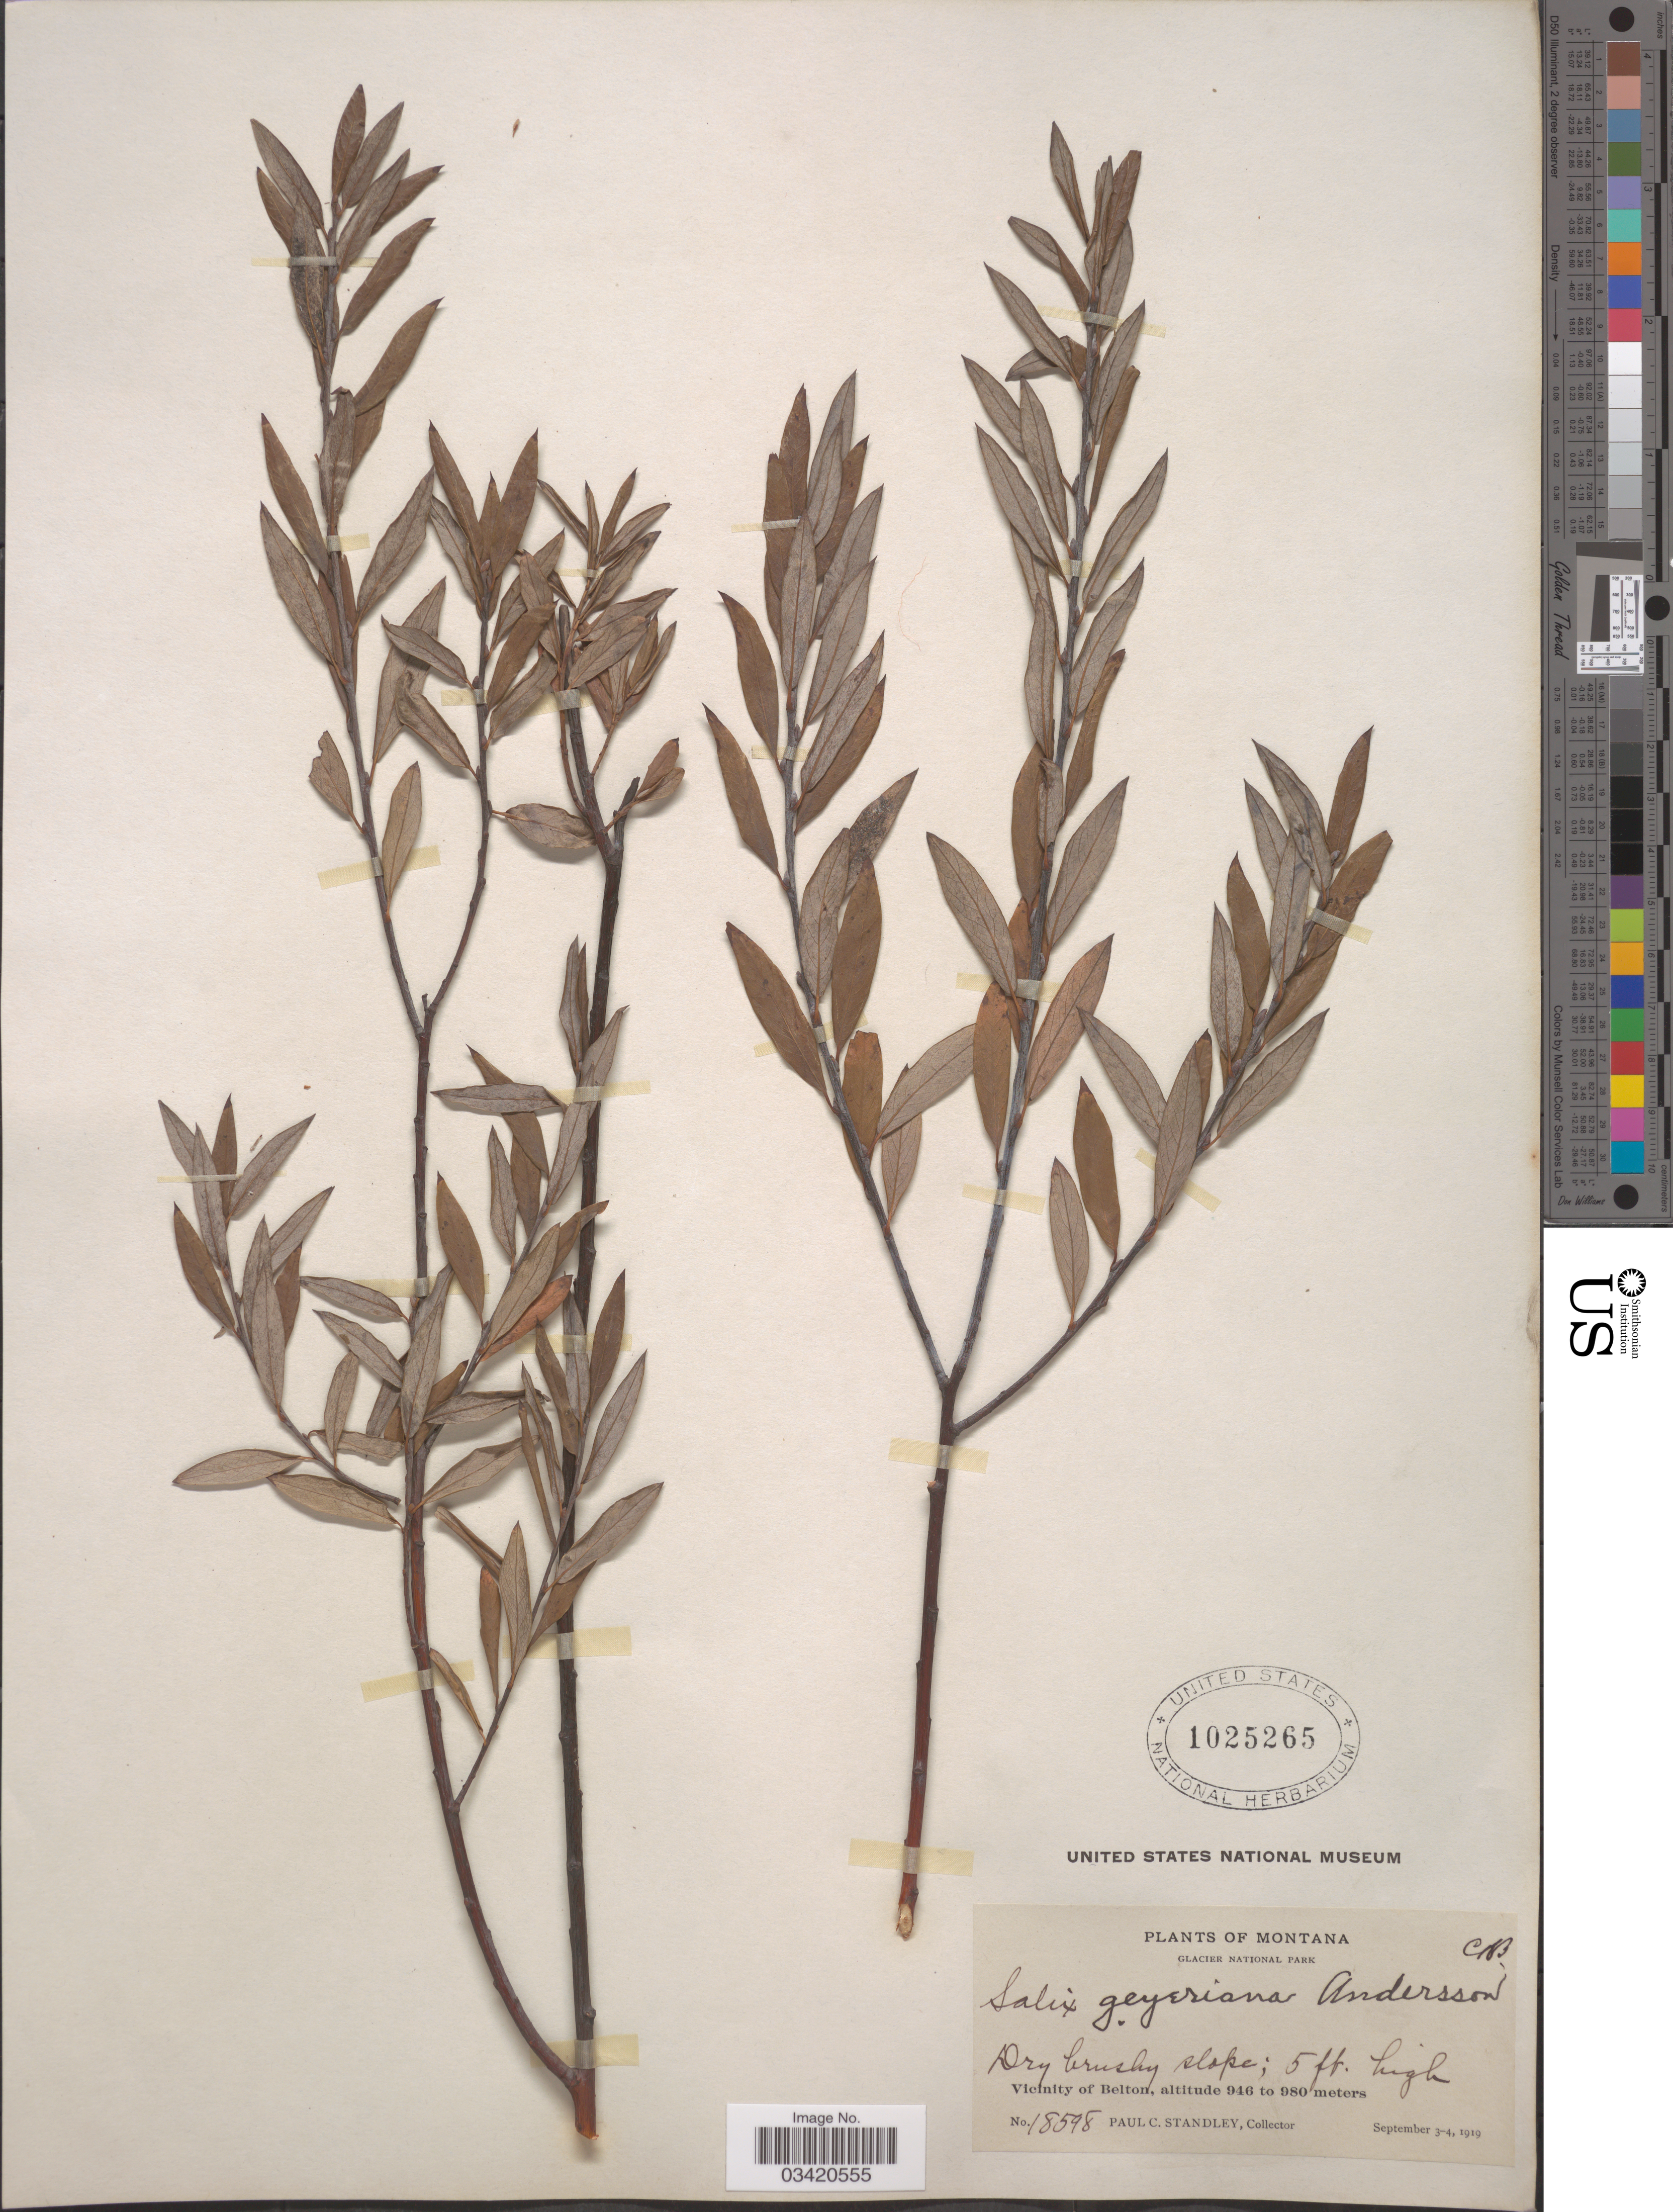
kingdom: Plantae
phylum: Tracheophyta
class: Magnoliopsida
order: Malpighiales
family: Salicaceae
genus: Salix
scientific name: Salix geyeriana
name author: Andersson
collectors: P. C. Standley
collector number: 18598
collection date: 1919-09-03/1919-09-04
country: United States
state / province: Montana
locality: Glacier National Park. Vicinity of Belton.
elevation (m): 946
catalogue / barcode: US 1025265